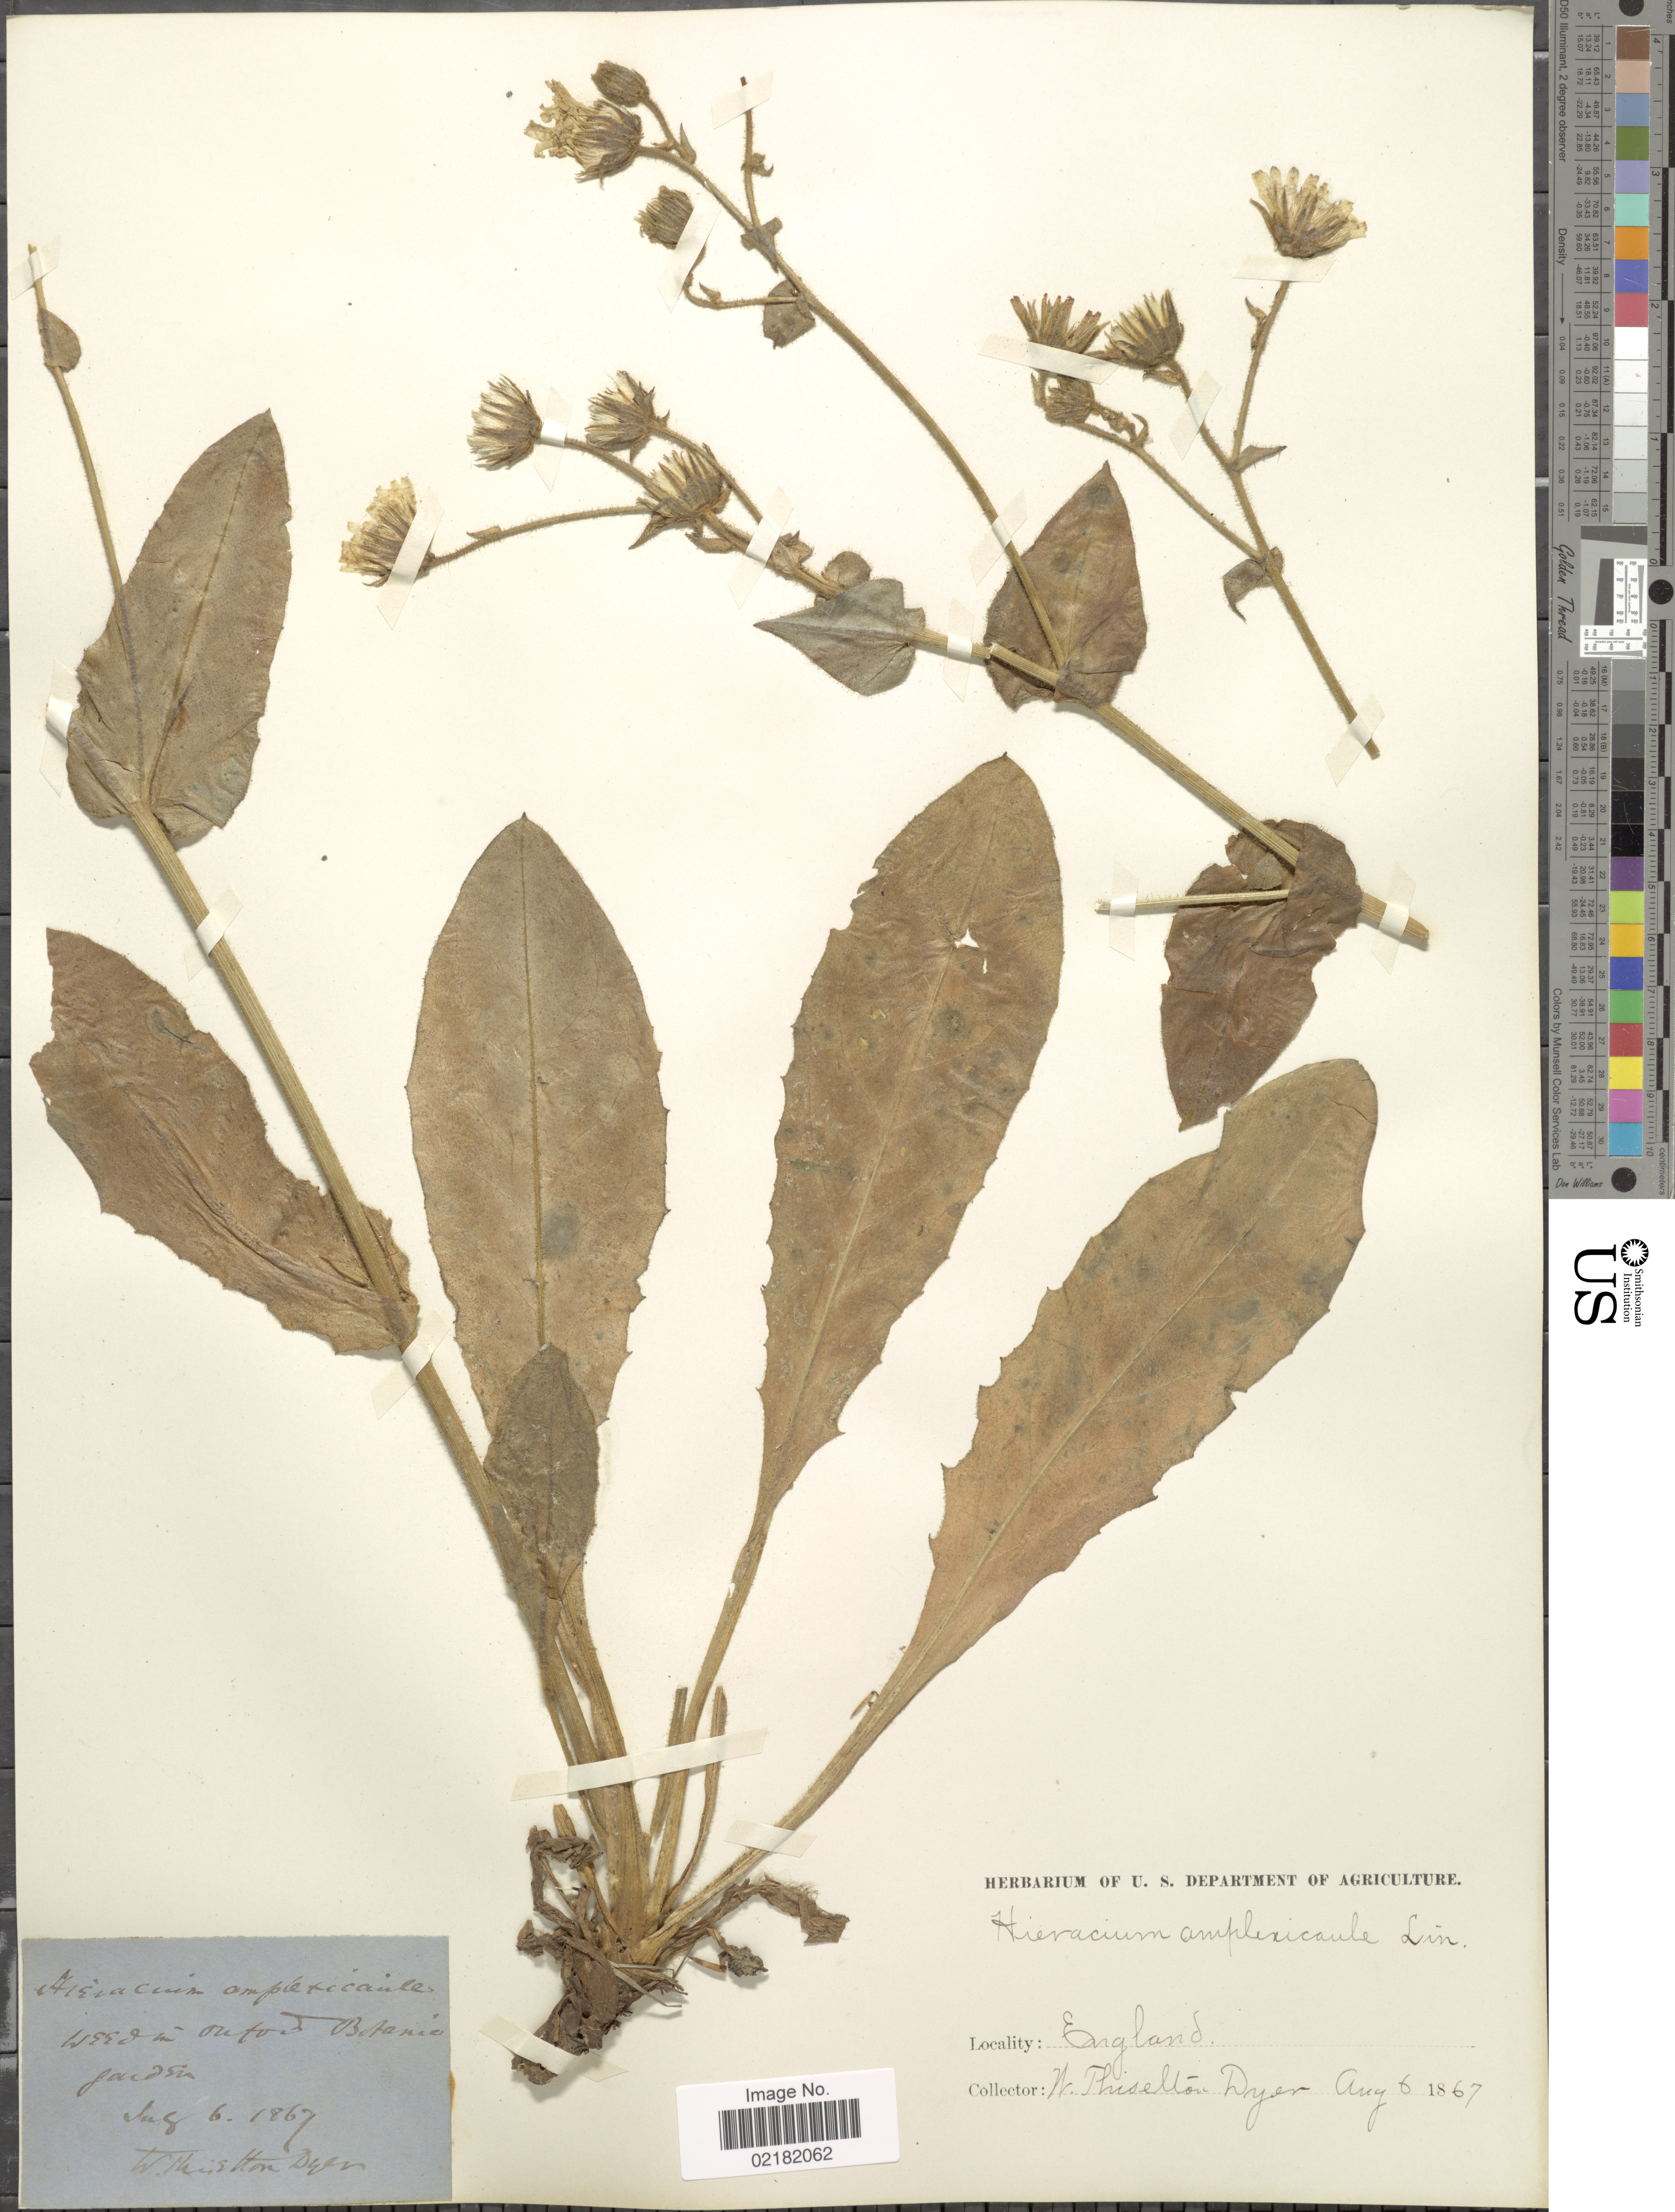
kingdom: Plantae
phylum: Tracheophyta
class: Magnoliopsida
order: Asterales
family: Asteraceae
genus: Hieracium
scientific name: Hieracium amplexicaule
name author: L.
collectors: W. T. Dyer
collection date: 1867-08-06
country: United Kingdom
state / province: England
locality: England, Weed in Oxford Botanic Garden.